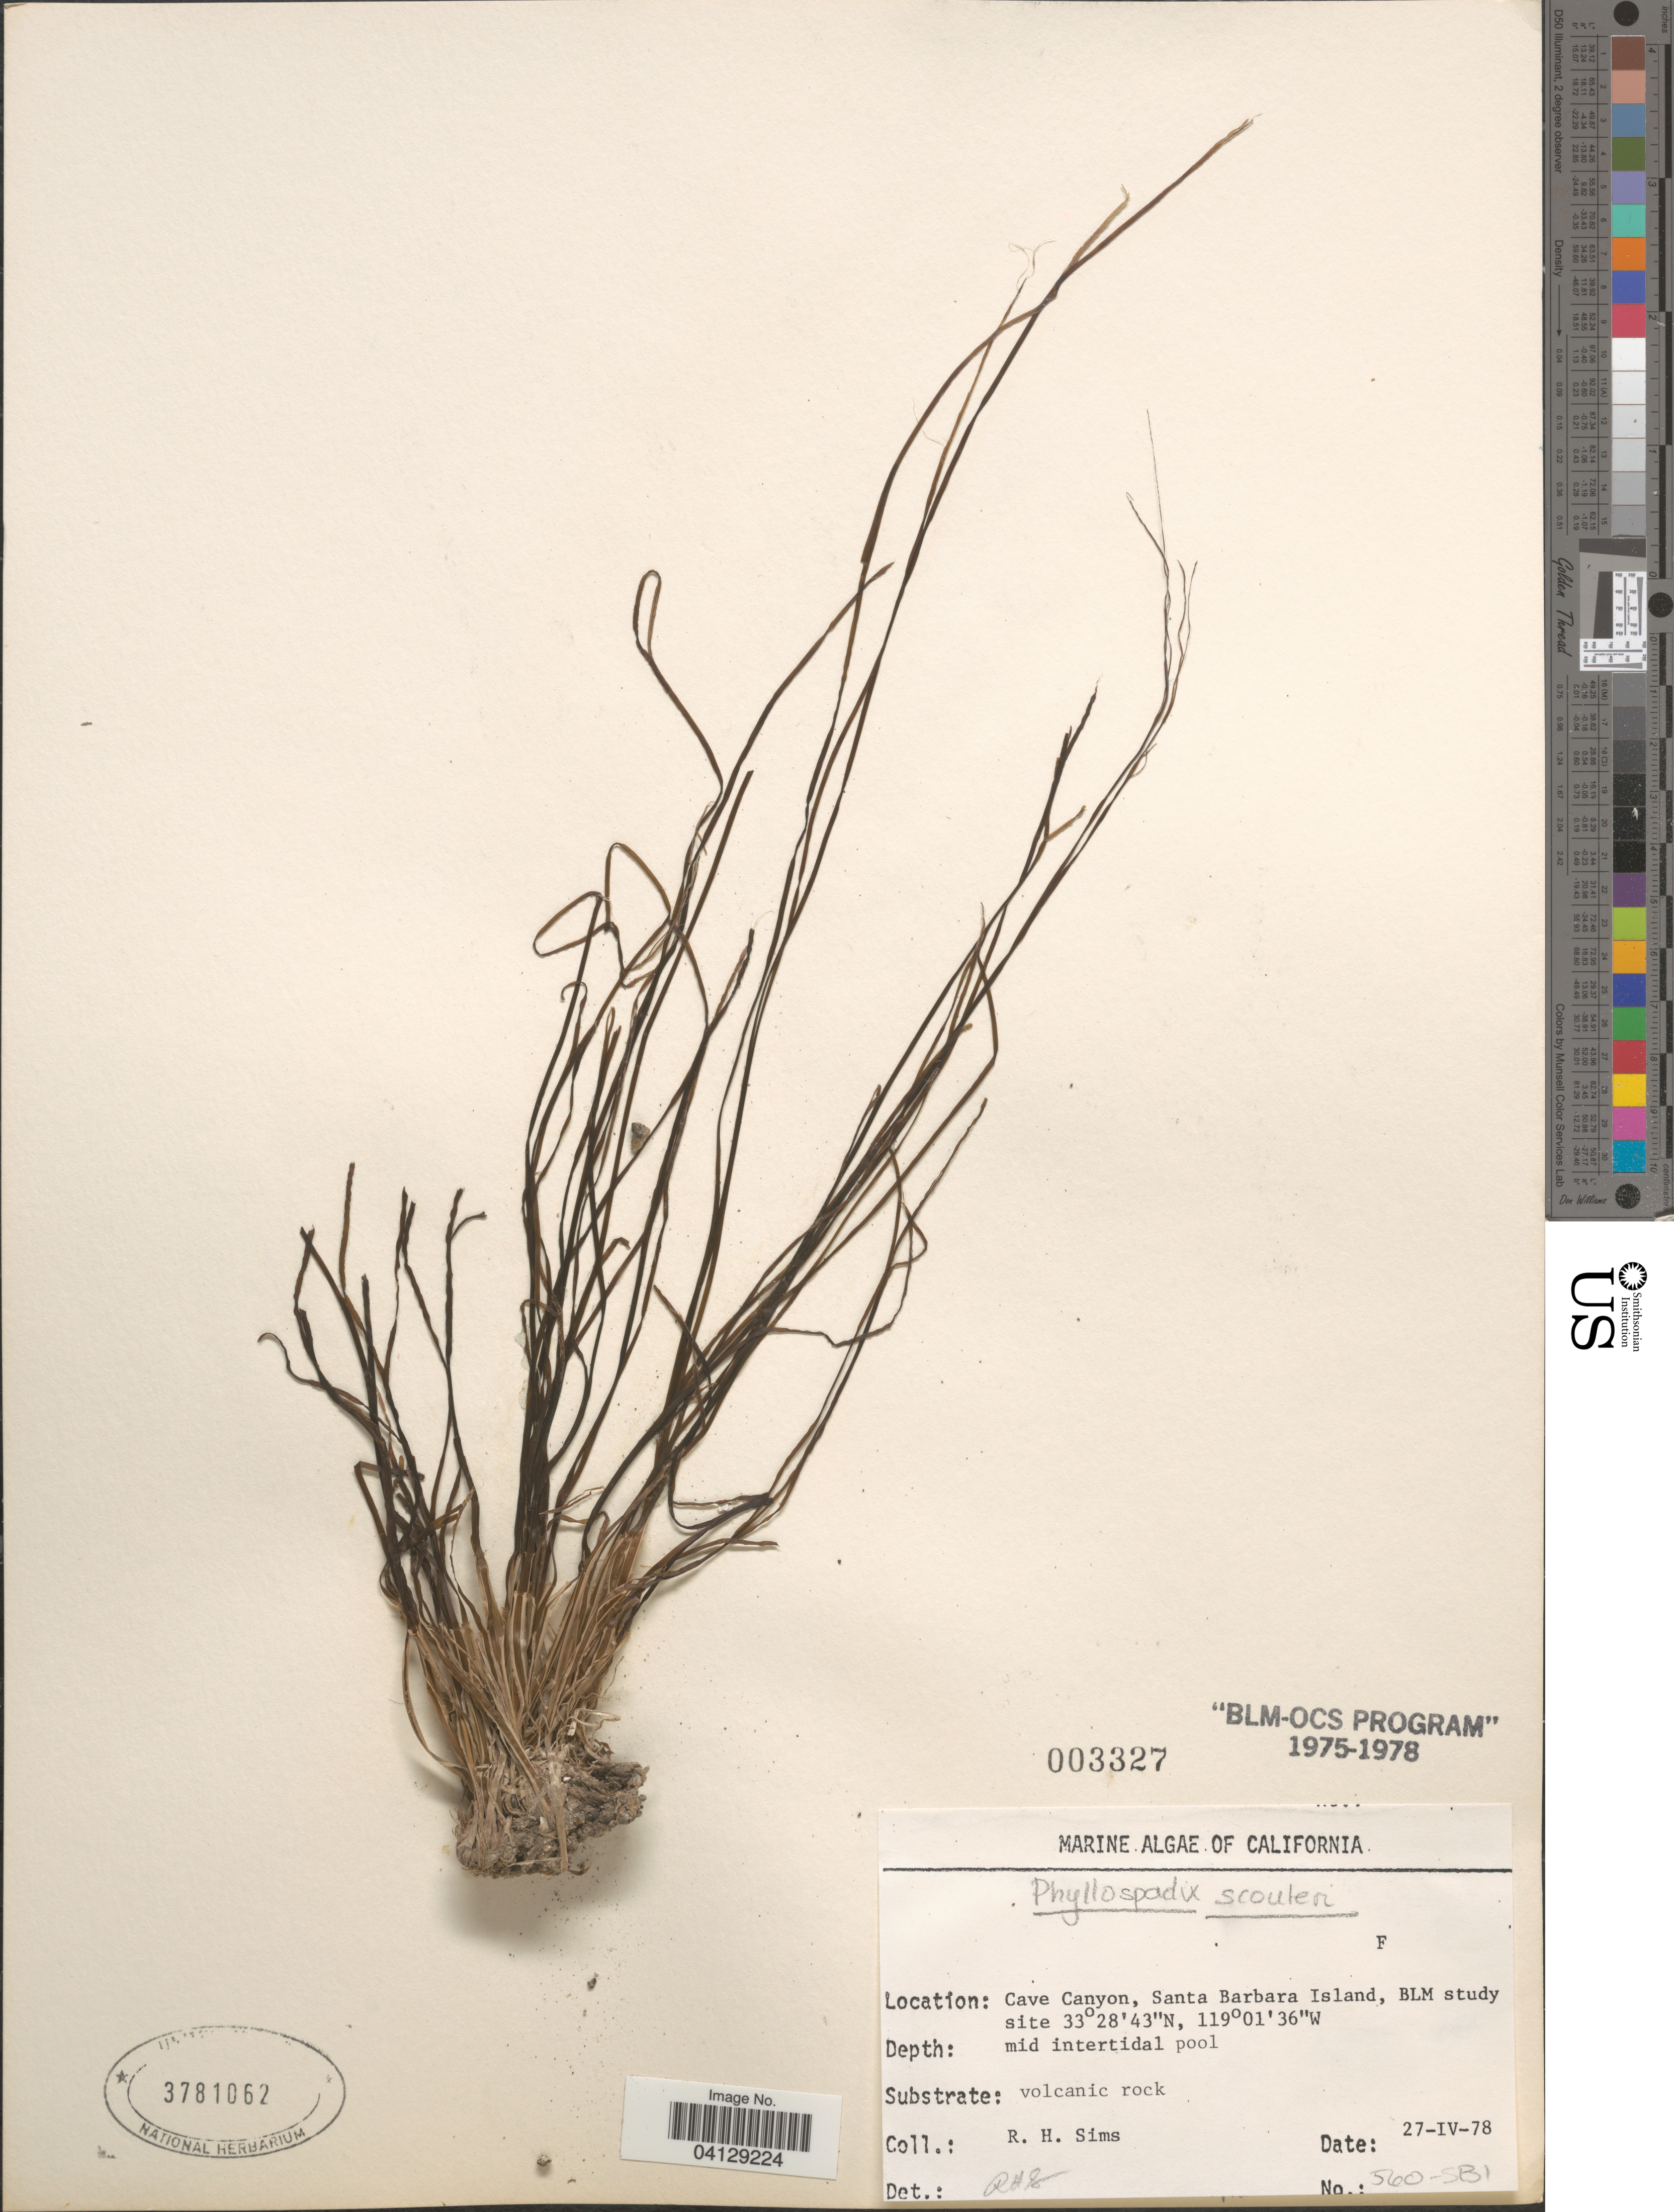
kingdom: Plantae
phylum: Tracheophyta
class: Liliopsida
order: Alismatales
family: Zosteraceae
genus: Phyllospadix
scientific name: Phyllospadix scouleri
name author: Hook.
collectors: R. H. Sims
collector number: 560-SBI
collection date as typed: Transcribed d/m/y: 27/4/78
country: United States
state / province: California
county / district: Santa Barbara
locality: Cave Canyon, Santa Barbara Island, BLM study site.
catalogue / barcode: US 3781062